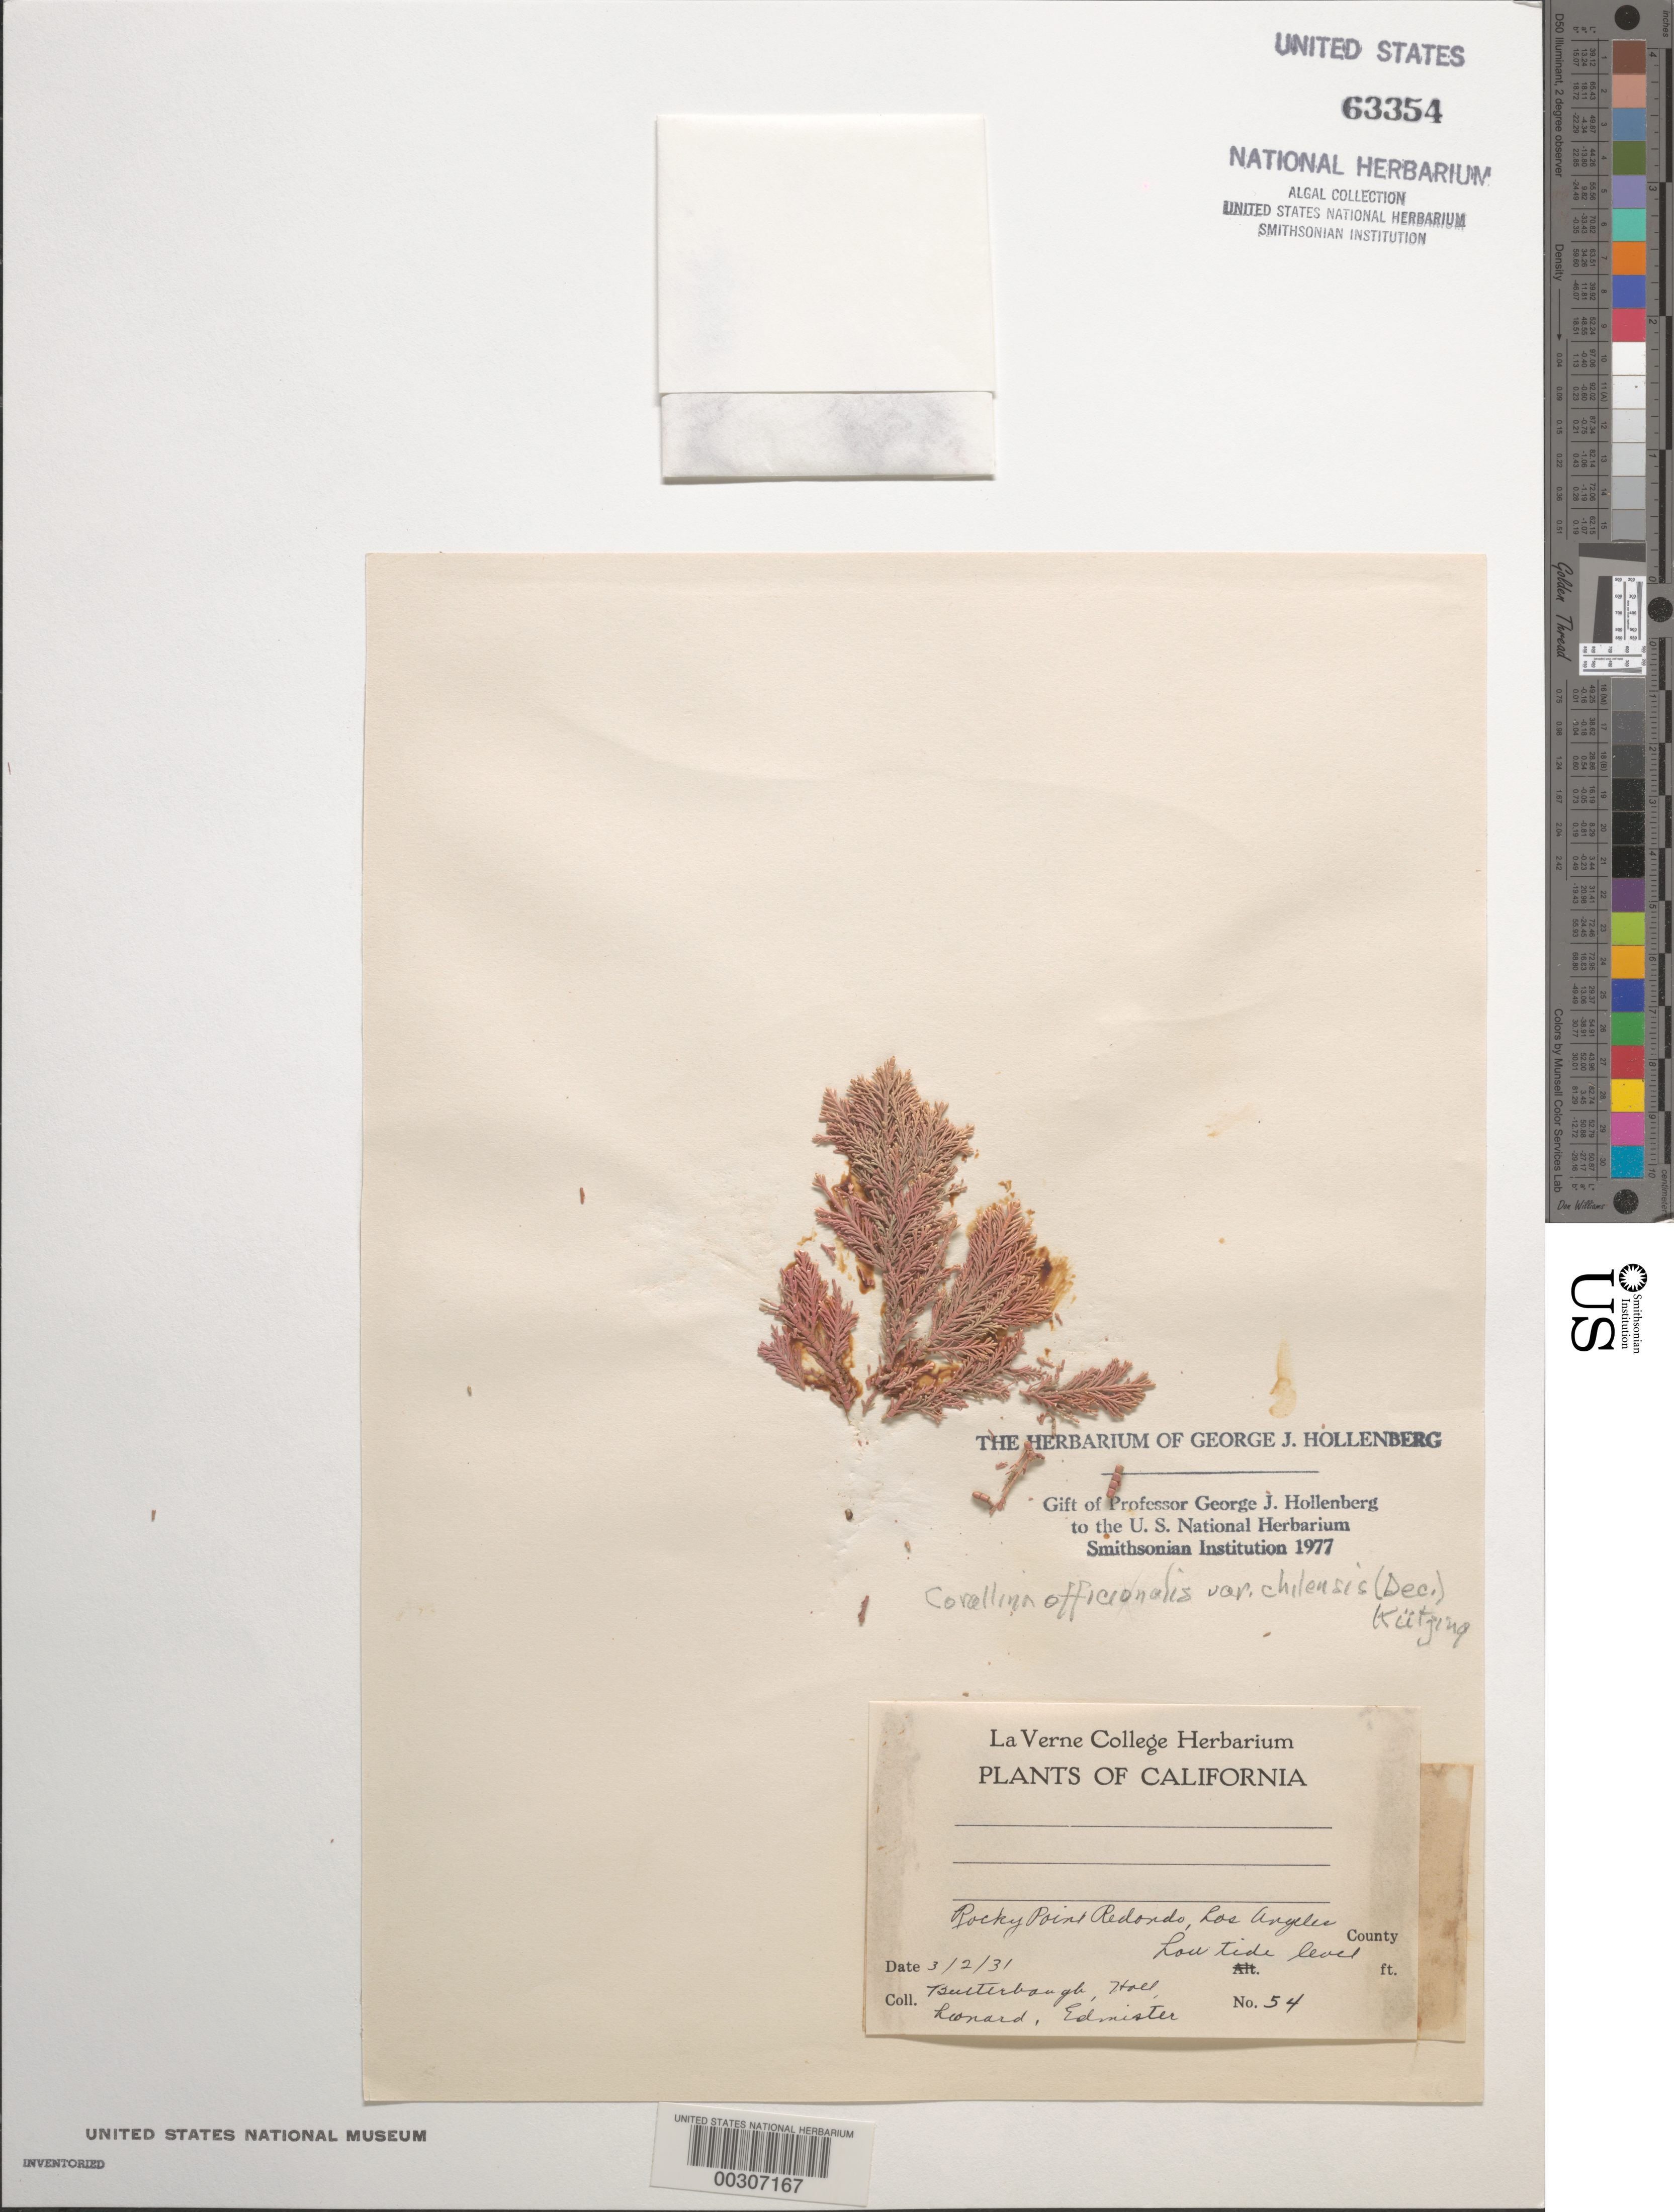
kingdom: Plantae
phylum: Rhodophyta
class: Florideophyceae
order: Corallinales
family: Corallinaceae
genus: Corallina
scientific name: Corallina officinalis var. chilensis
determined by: Hollenberg, George J.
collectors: F. Butterbaugh, E. Hall, E. Edmister & G. M. Leonard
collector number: GJH 54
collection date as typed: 02 Mar 1931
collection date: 1931-03-02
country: United States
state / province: California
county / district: Los Angeles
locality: Rocky Point, Redondo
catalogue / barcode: US 63354